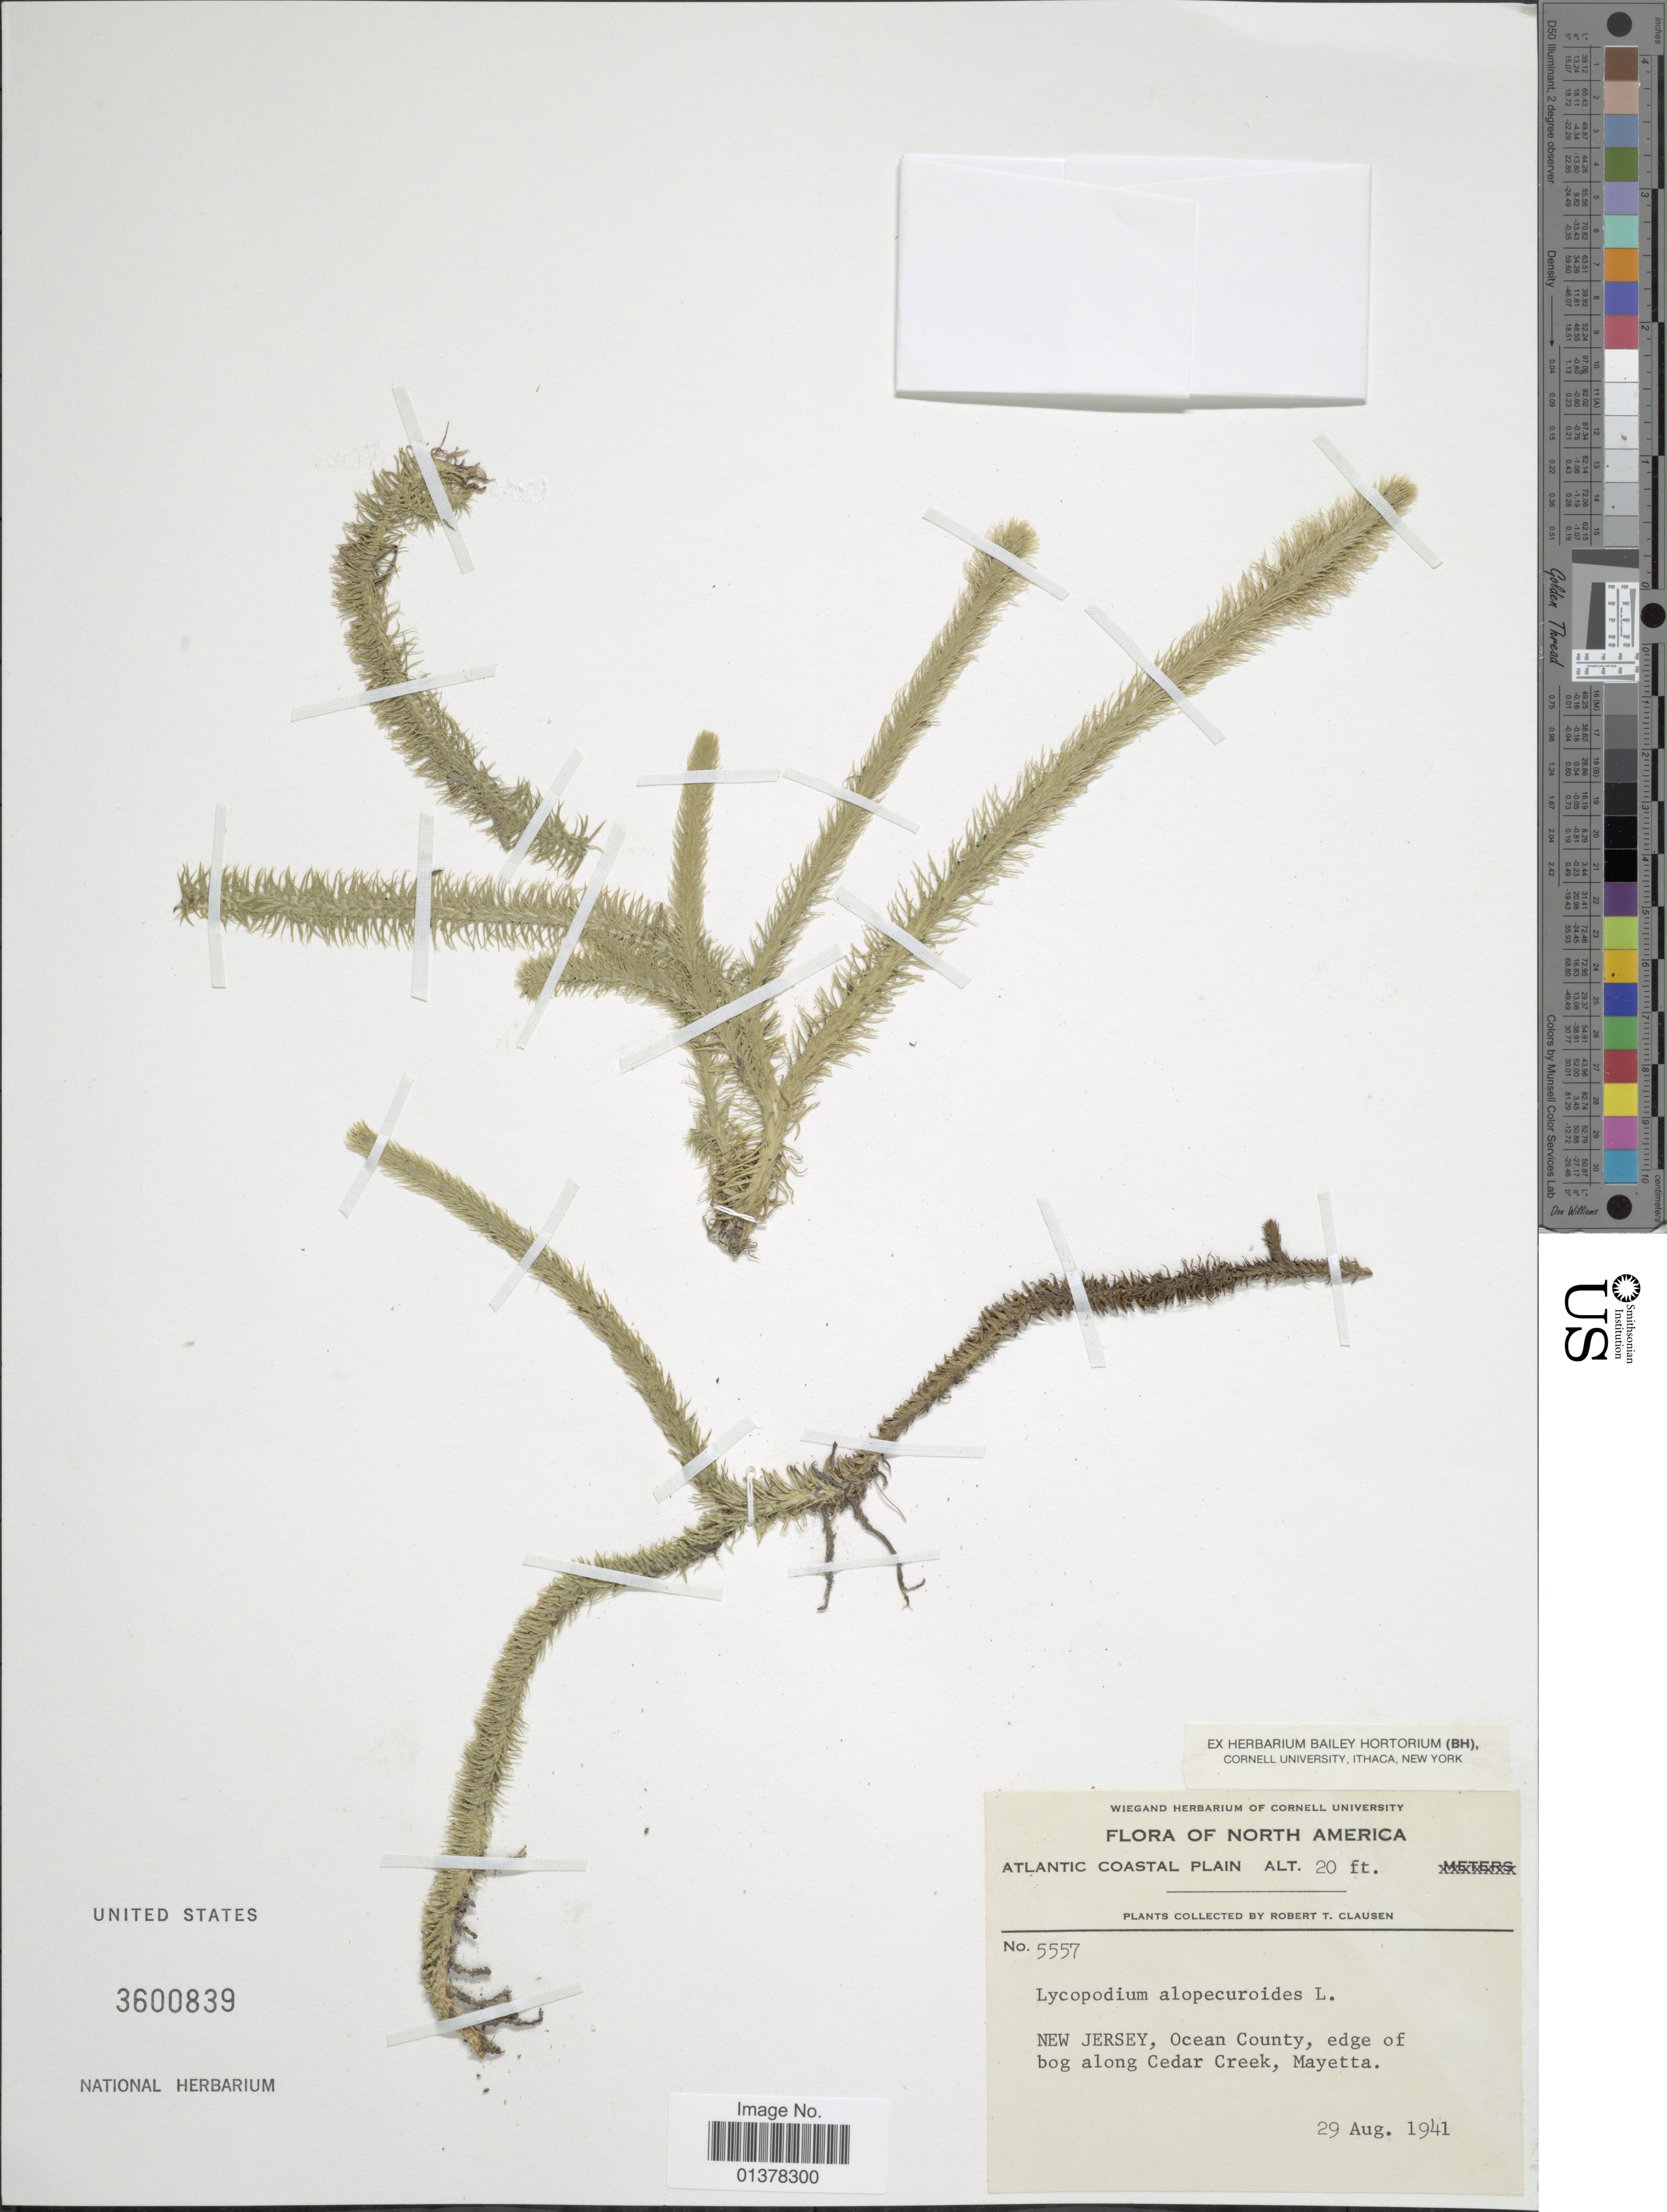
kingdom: Plantae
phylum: Tracheophyta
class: Lycopodiopsida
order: Lycopodiales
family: Lycopodiaceae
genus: Lycopodiella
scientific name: Lycopodiella x copelandii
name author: (Eiger) Cranfill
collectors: R. T. Clausen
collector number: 5557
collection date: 1941-08-29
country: United States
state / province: New Jersey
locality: Ocean County, edge of bog along Cedar Creek, Mayetta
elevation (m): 6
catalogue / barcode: US 3600839